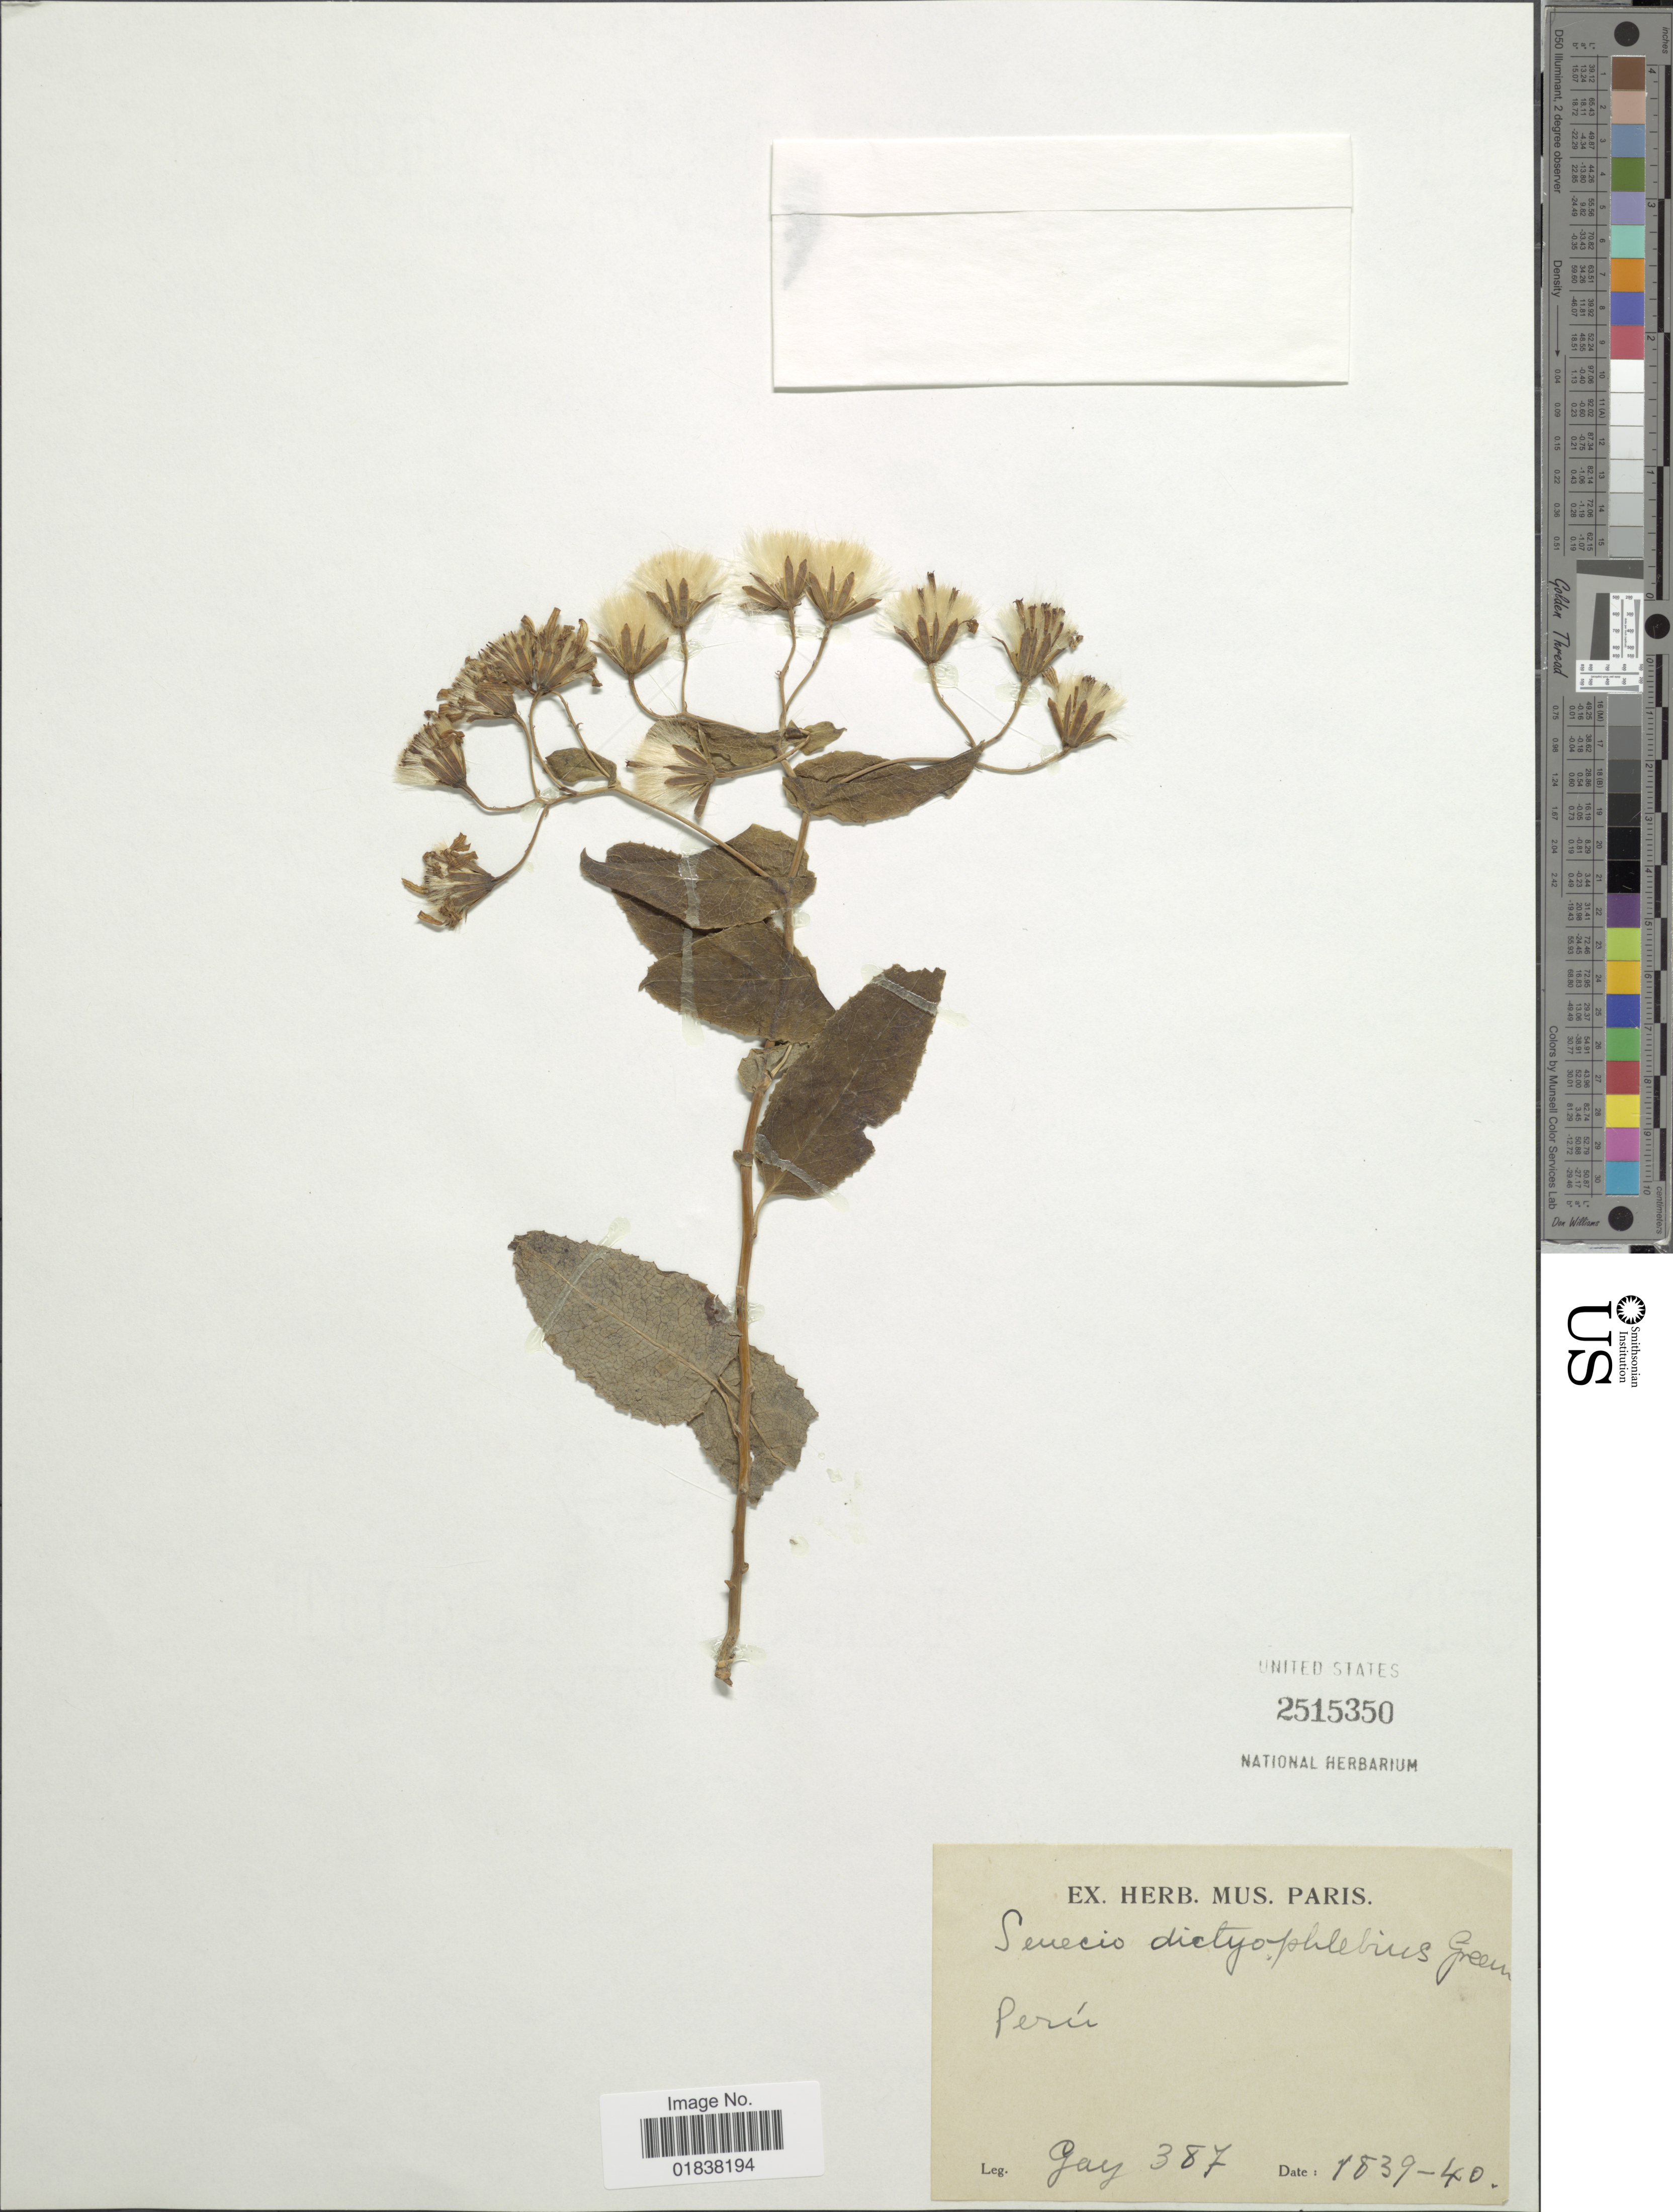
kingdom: Plantae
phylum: Tracheophyta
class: Magnoliopsida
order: Asterales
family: Asteraceae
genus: Senecio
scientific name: Senecio panticallensis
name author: Cabrera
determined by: Calvo, Joel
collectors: -- Gay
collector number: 387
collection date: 1839/1840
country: Peru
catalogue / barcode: US 2515350